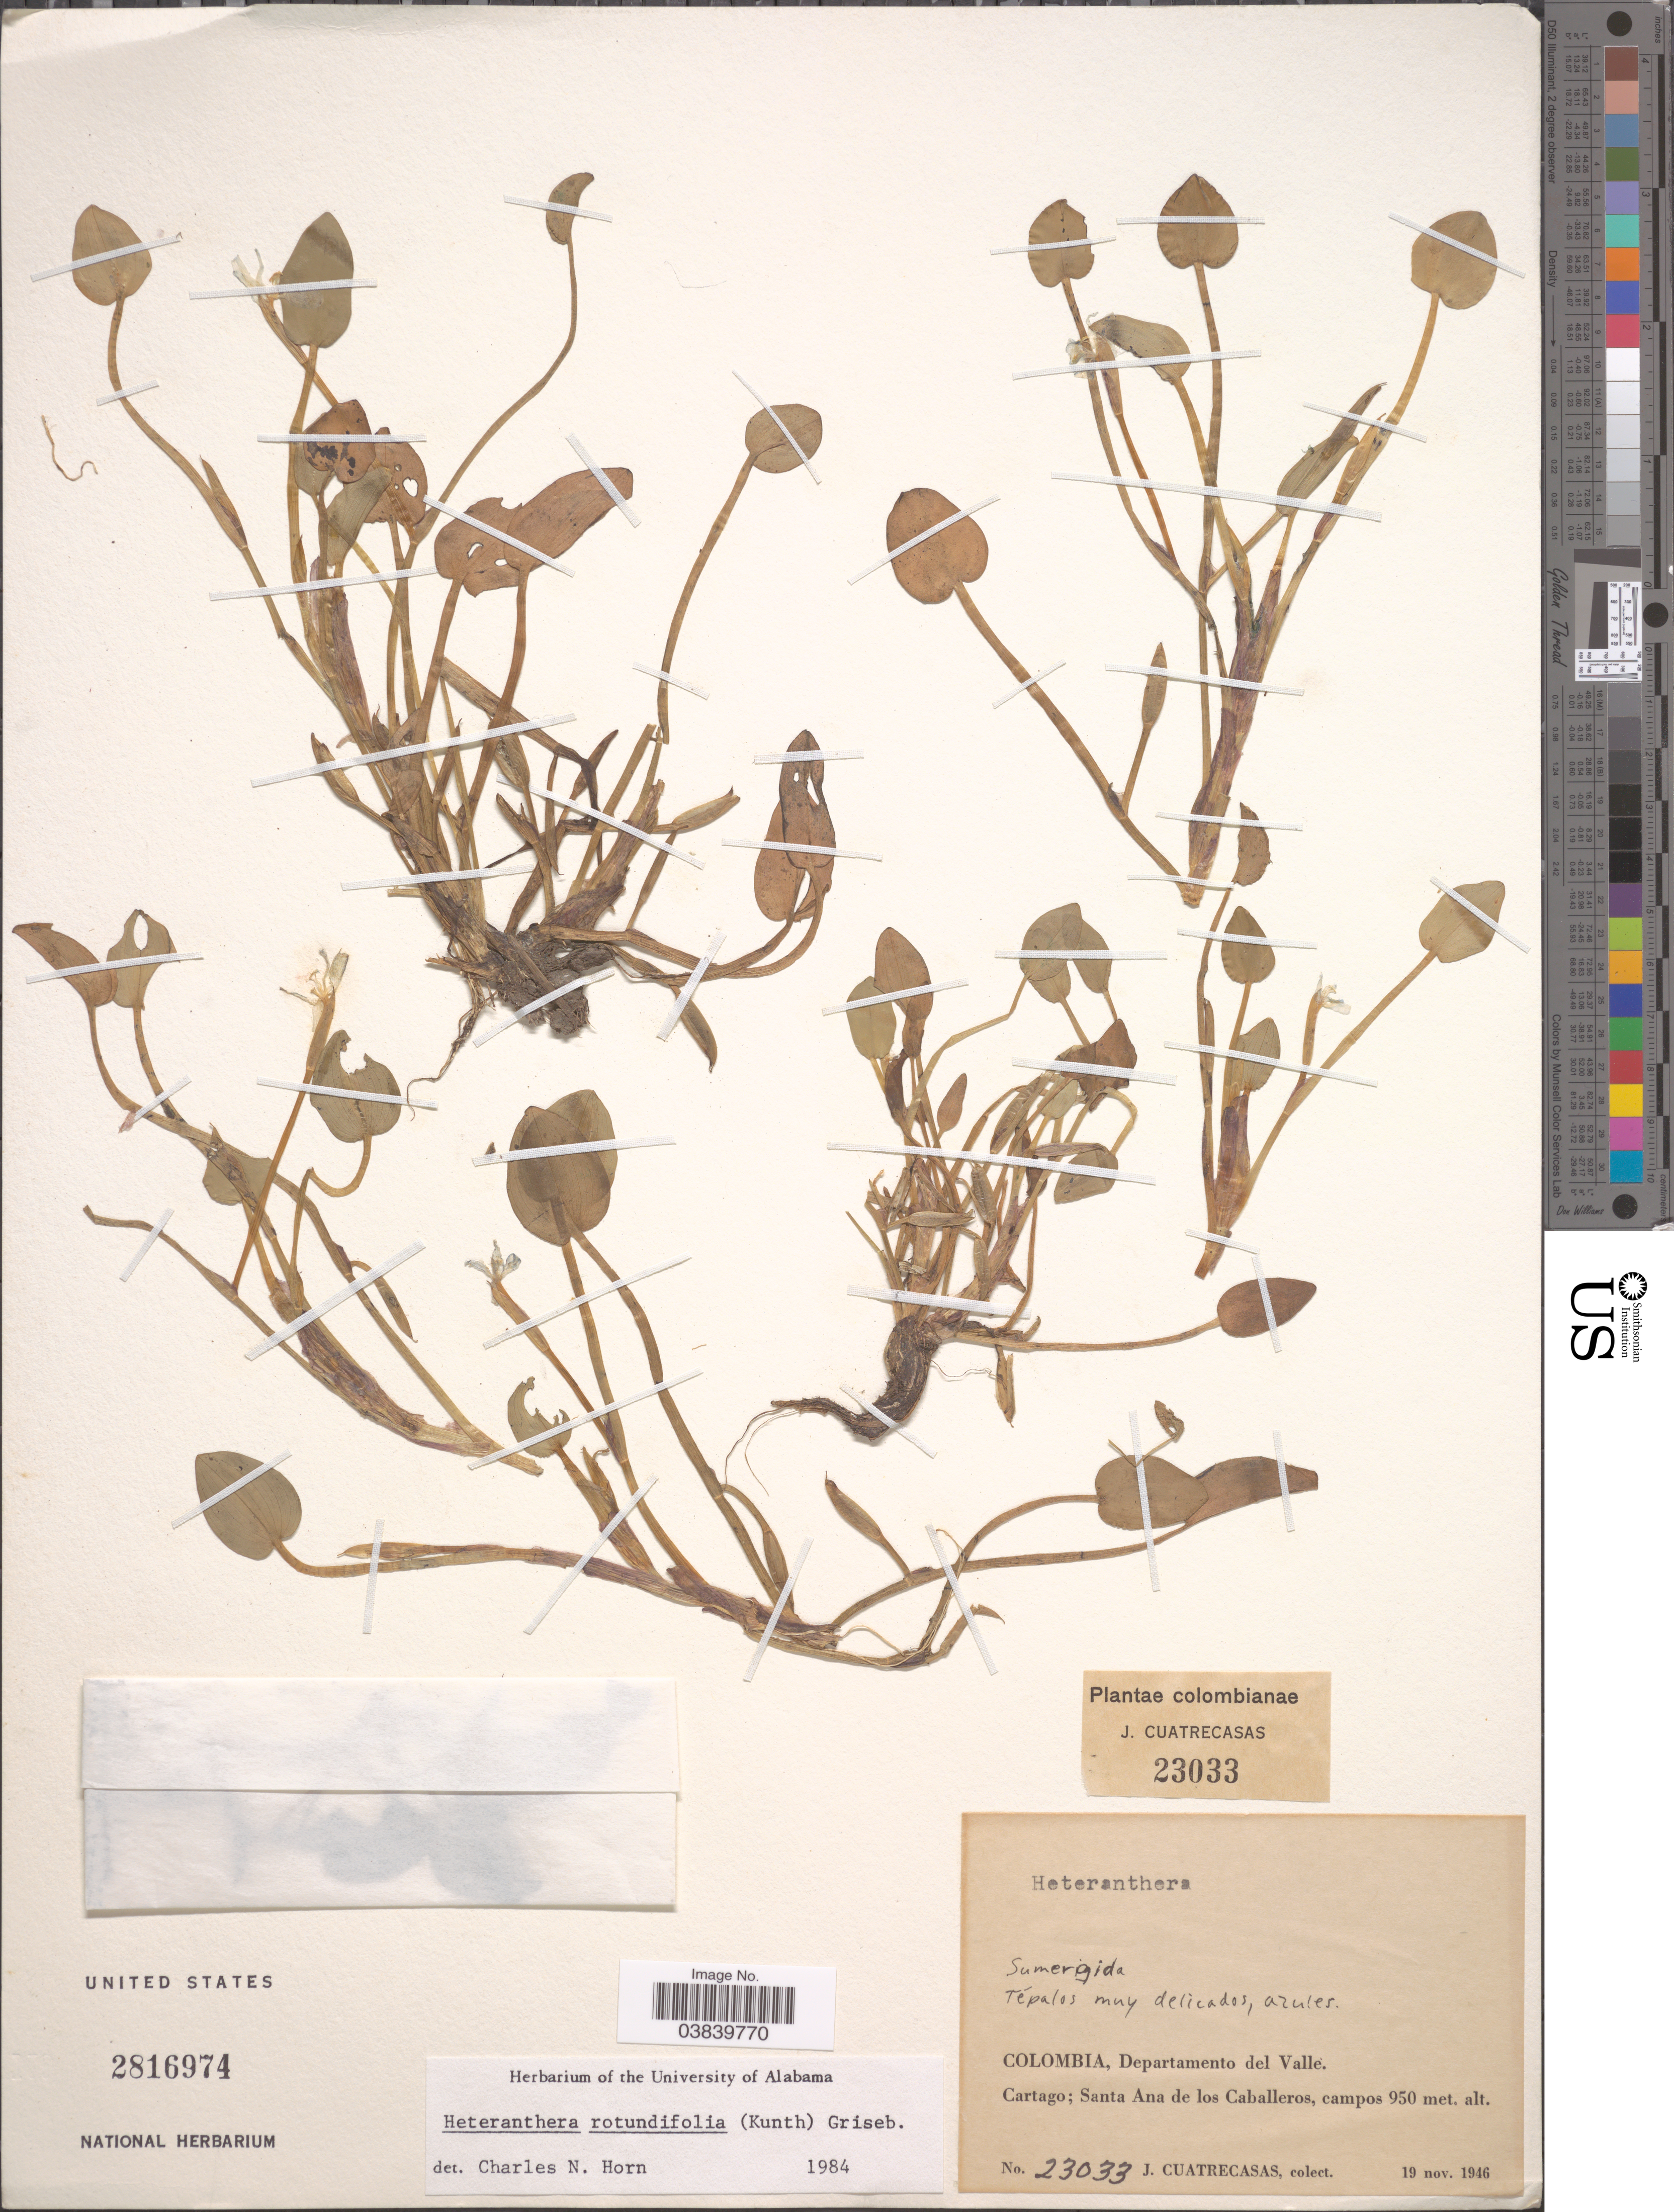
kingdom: Plantae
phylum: Tracheophyta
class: Liliopsida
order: Commelinales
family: Pontederiaceae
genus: Heteranthera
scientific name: Heteranthera rotundifolia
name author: (Kunth) Griseb.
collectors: J. Cuatrecasas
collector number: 23033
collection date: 1946-11-19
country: Colombia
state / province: Valle del Cauca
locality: Departamento del Valle. Cartago; Santa Ana de los Caballeros, campos.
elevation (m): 950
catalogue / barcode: US 2816974